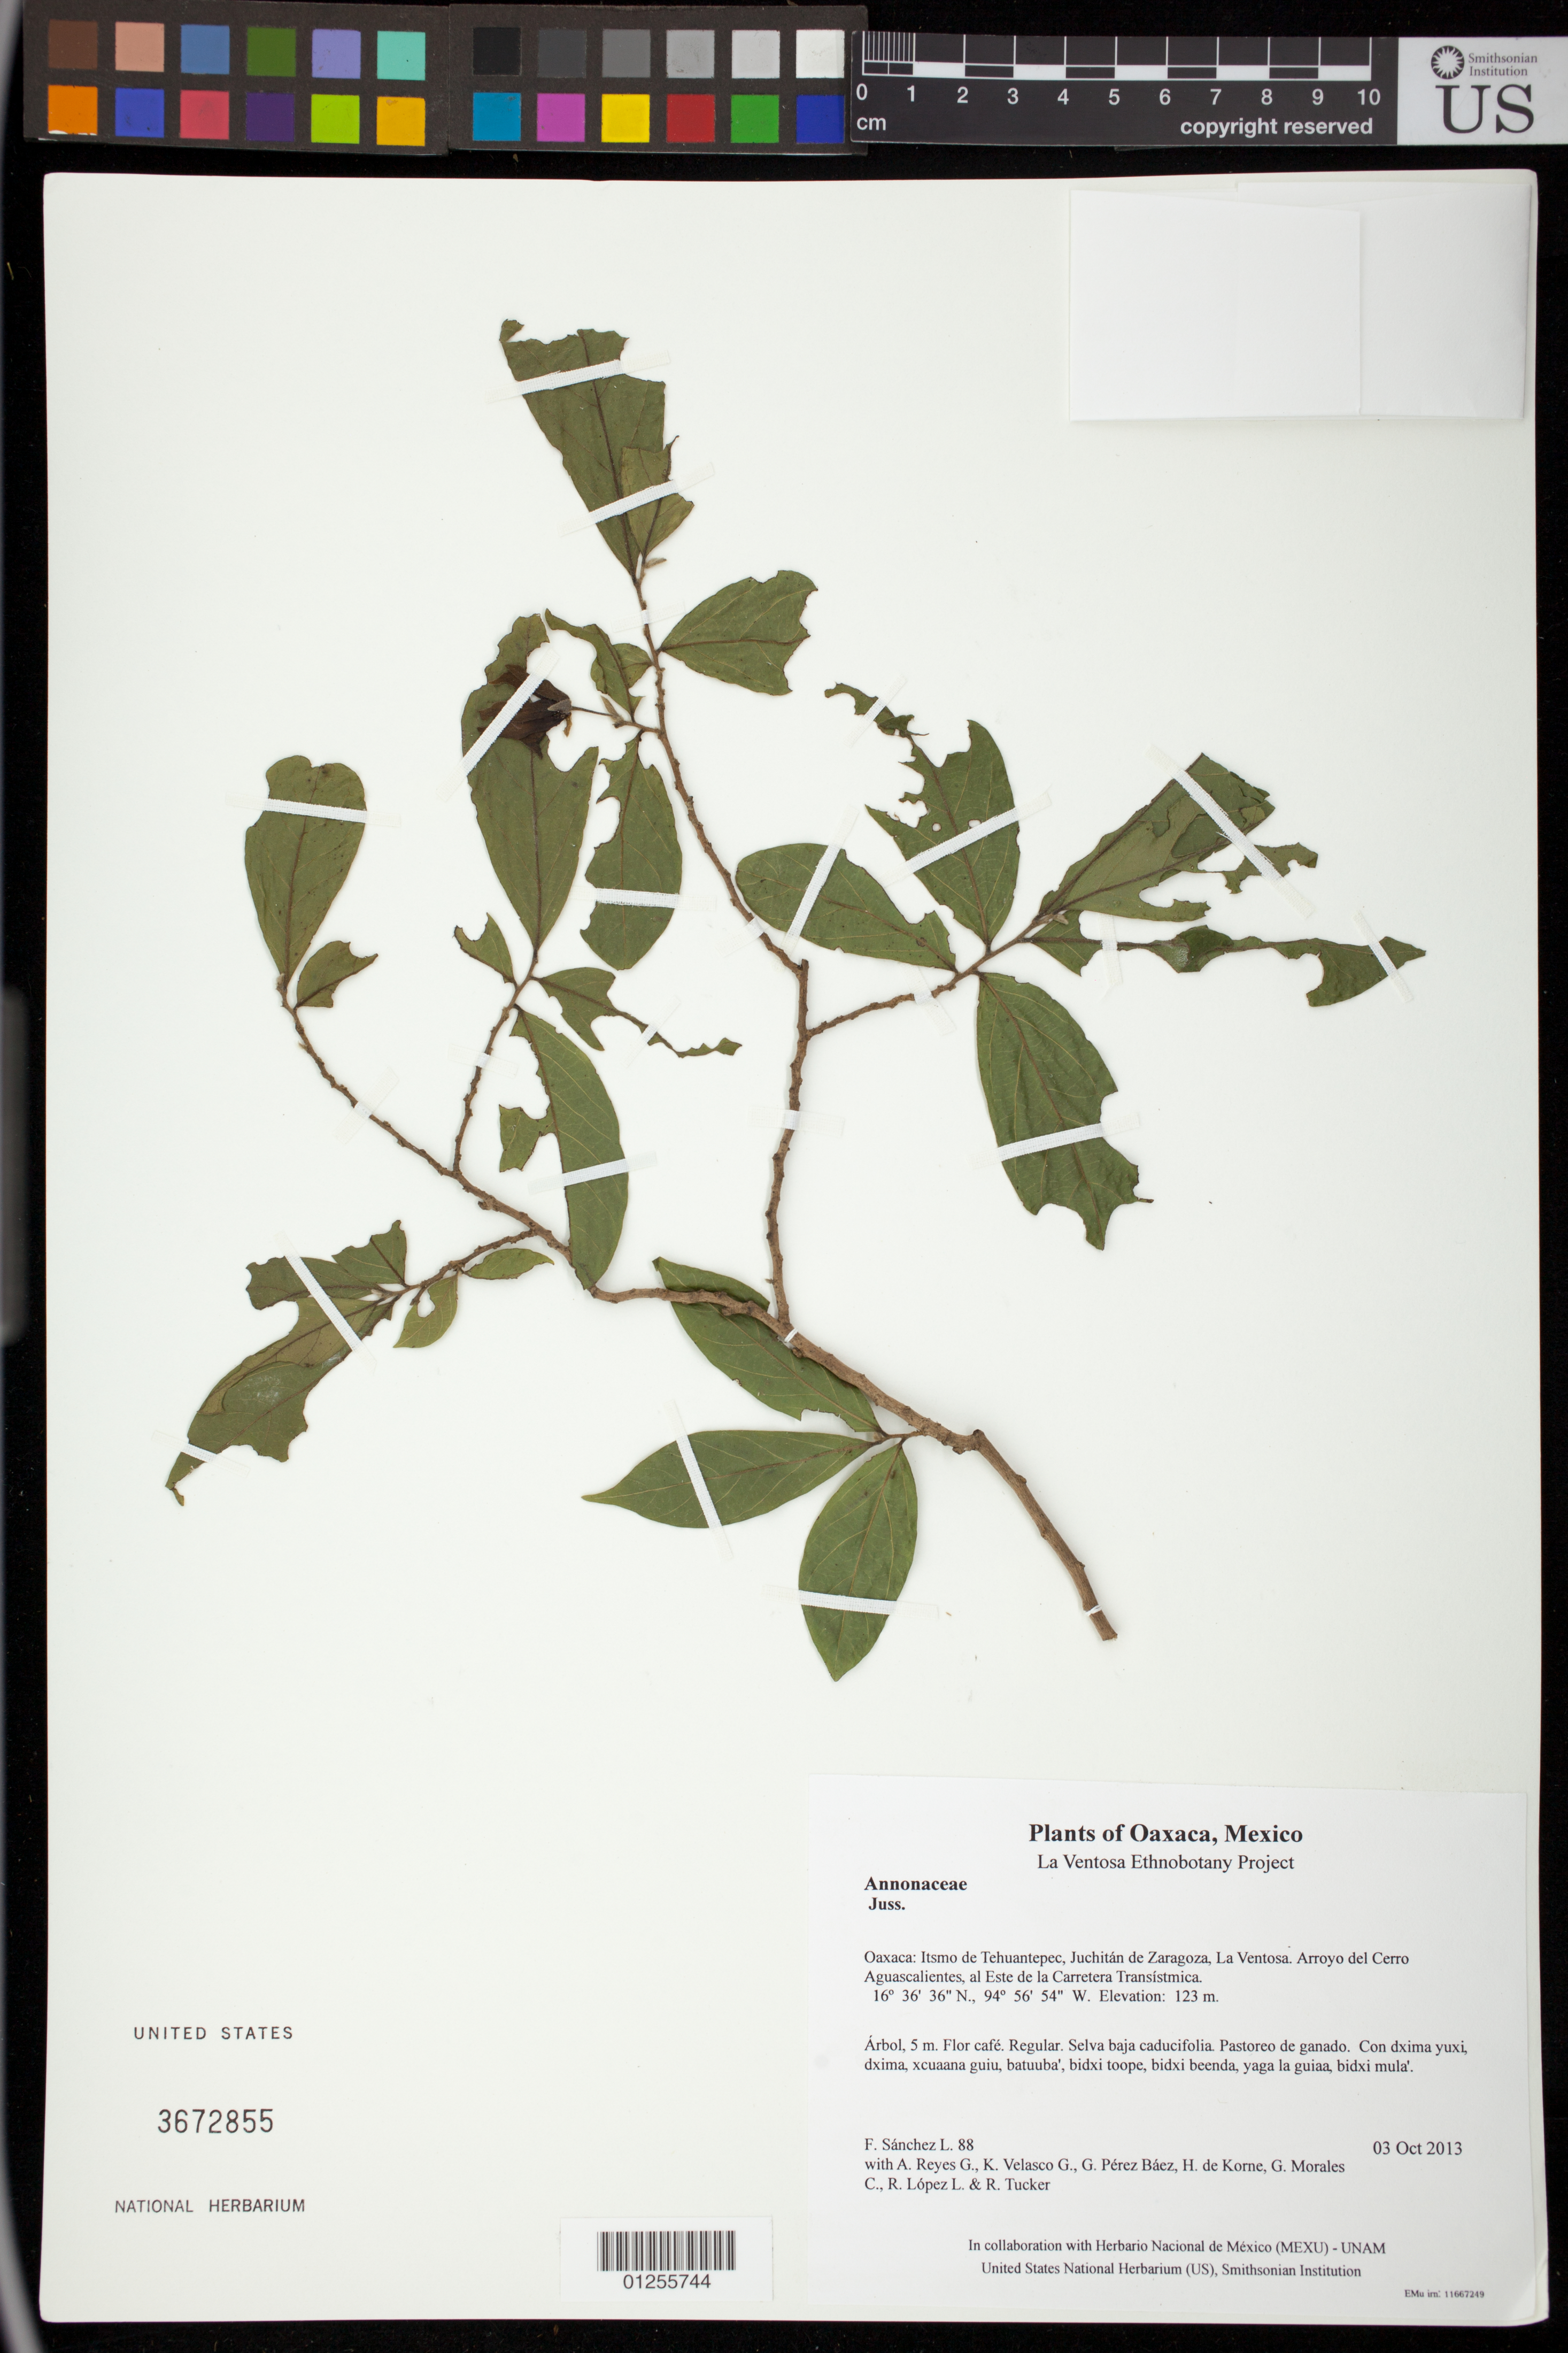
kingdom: Plantae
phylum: Tracheophyta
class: Magnoliopsida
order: Magnoliales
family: Annonaceae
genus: Sapranthus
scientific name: Sapranthus microcarpus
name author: (Donn. Sm.) R.E. Fr.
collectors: F. Sánchez L., A. Reyes G., K. Velasco G., G. Pérez Báez, H. de Korne, G. Morales C., R. López L. & R. Tucker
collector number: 88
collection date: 2013-10-03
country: Mexico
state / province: Oaxaca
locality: Itsmo de Tehuantepec, Juchitán de Zaragoza, La Ventosa. Arroyo del Cerro Aguascalientes, al Este de la Carretera Transístmica.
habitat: Selva baja caducifolia. Pastoreo de ganado.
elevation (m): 123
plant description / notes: MEXU, US; Yaga. 5 m. Guie' namuu. Nuu.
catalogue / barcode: US 3672855